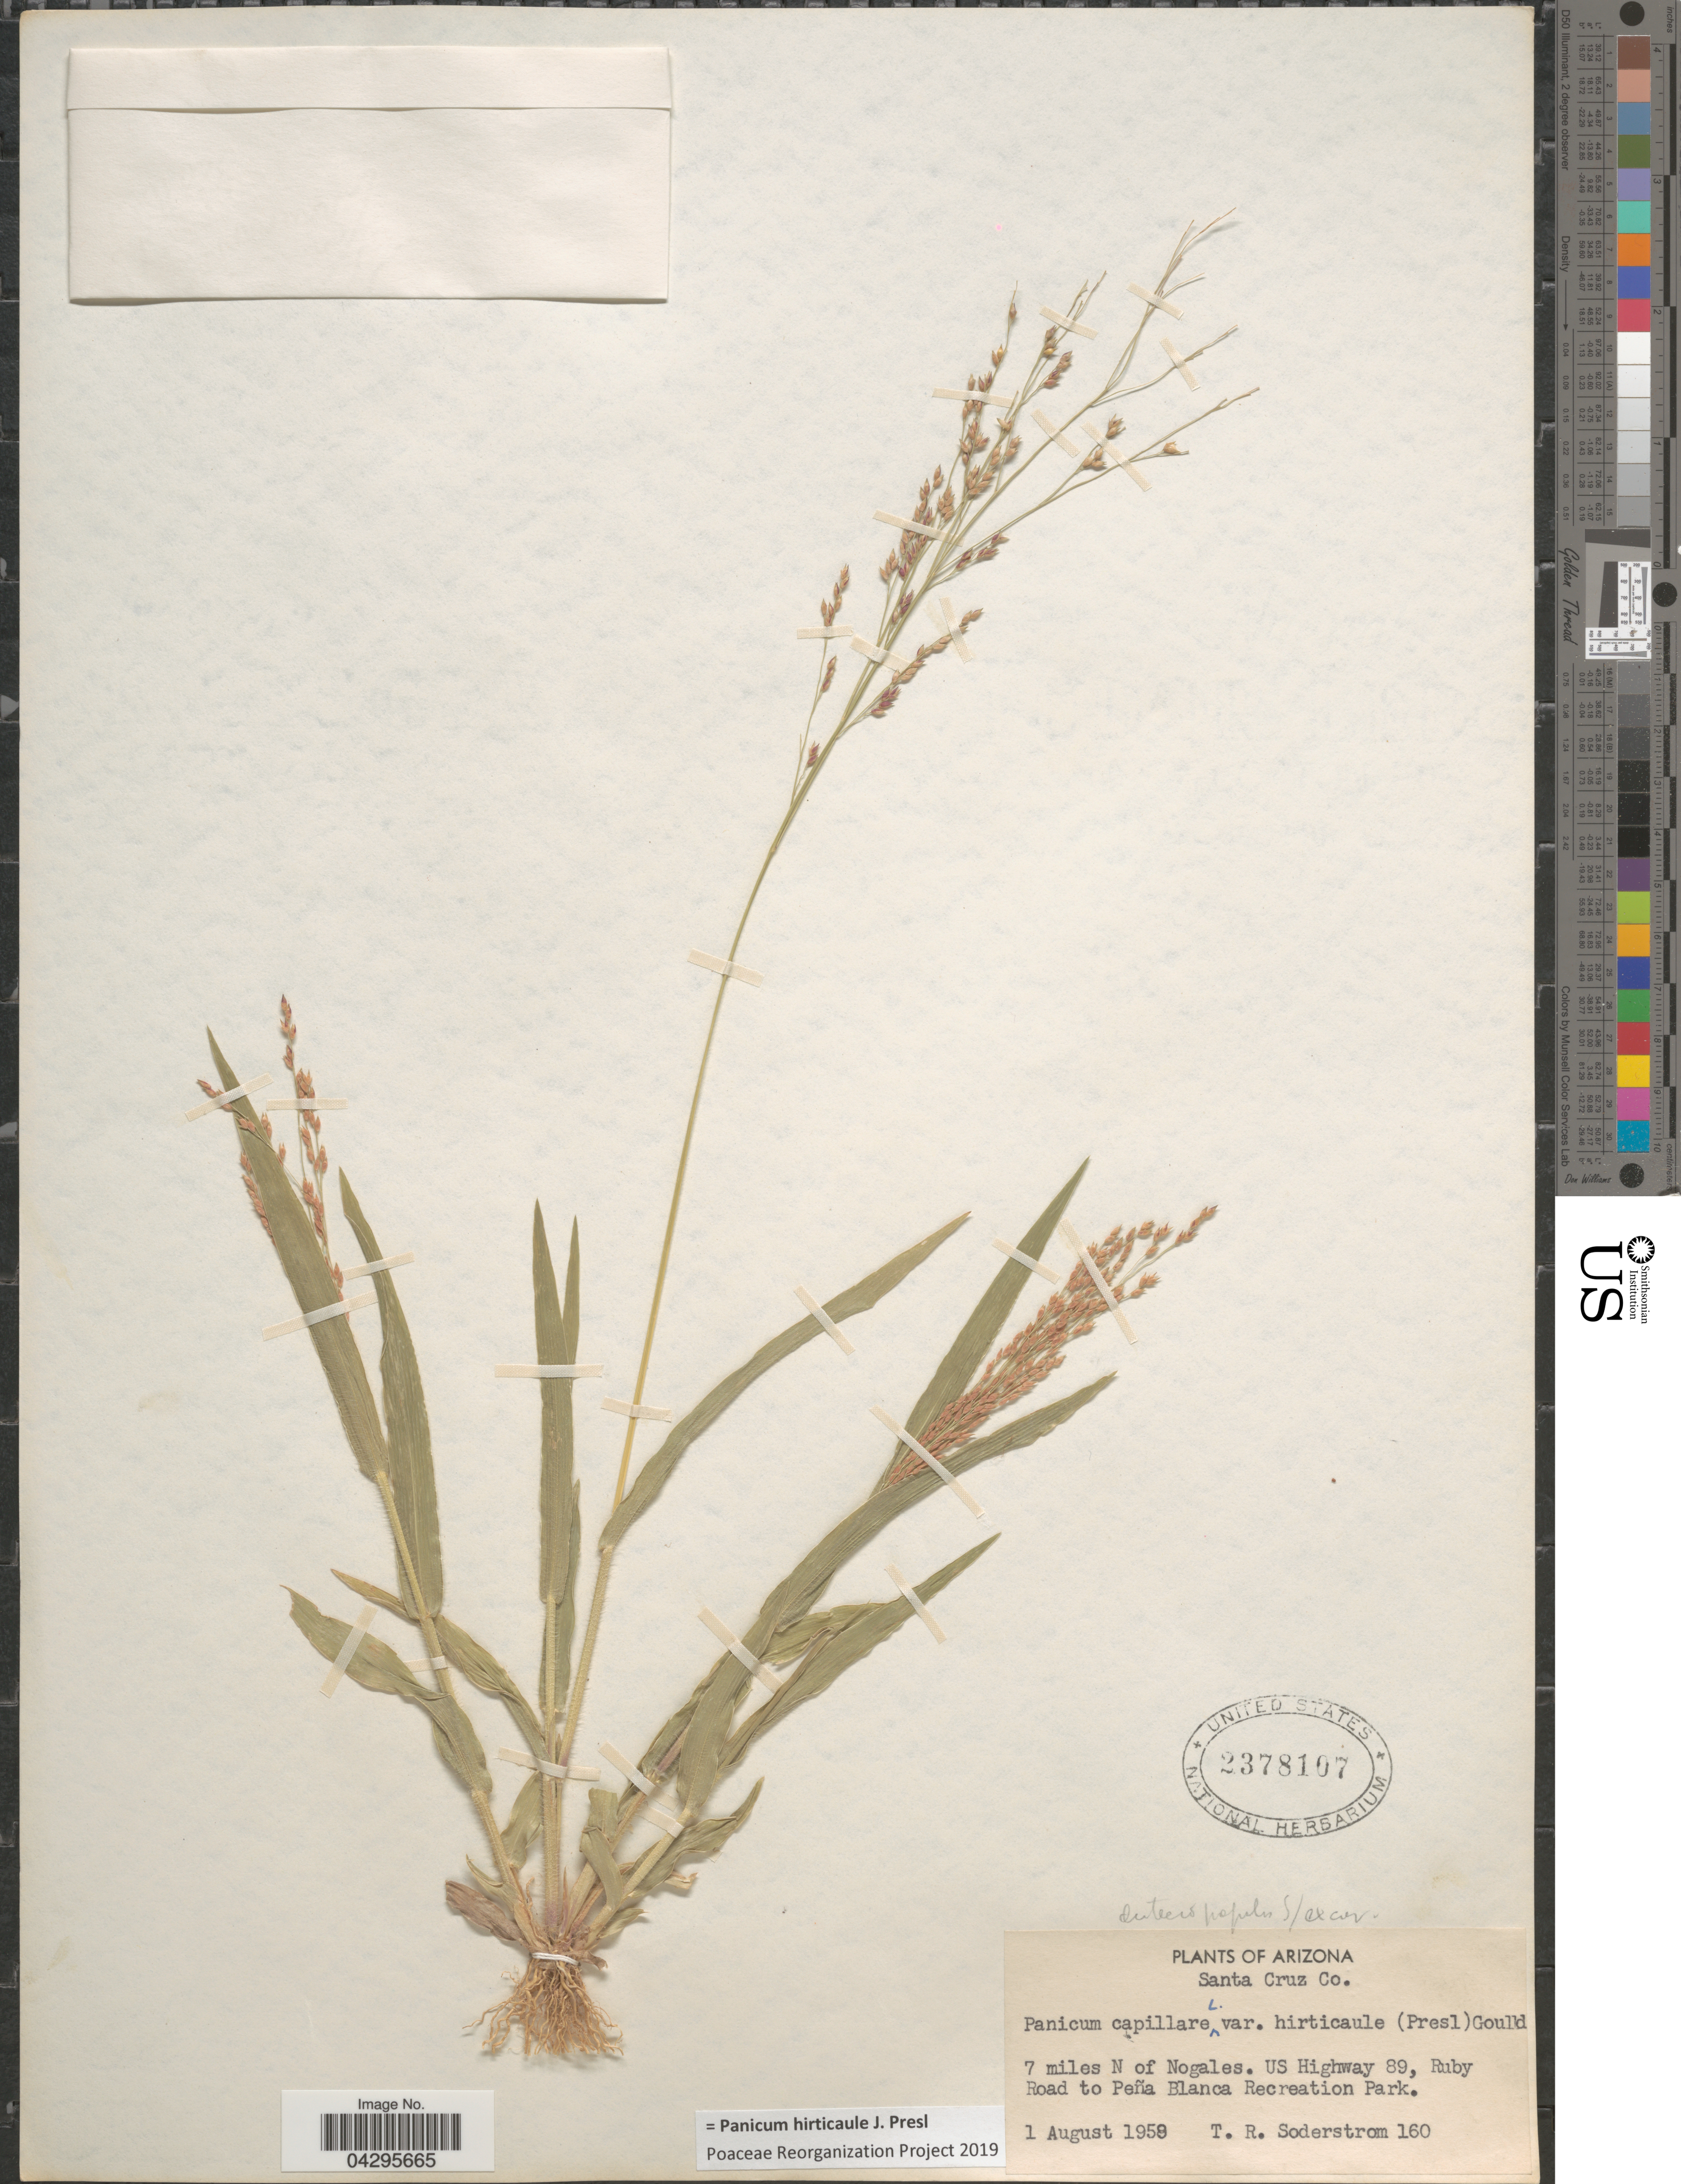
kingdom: Plantae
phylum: Tracheophyta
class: Liliopsida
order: Poales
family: Poaceae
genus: Panicum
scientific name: Panicum hirticaule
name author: J. Presl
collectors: T. R. Soderstrom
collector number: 160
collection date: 1958-08-01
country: United States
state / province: Arizona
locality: Santa Cruz Co. 7 miles N of Nogales. US Highway 89, Ruby Road to Peña Recreation Park.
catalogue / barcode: US 2378107